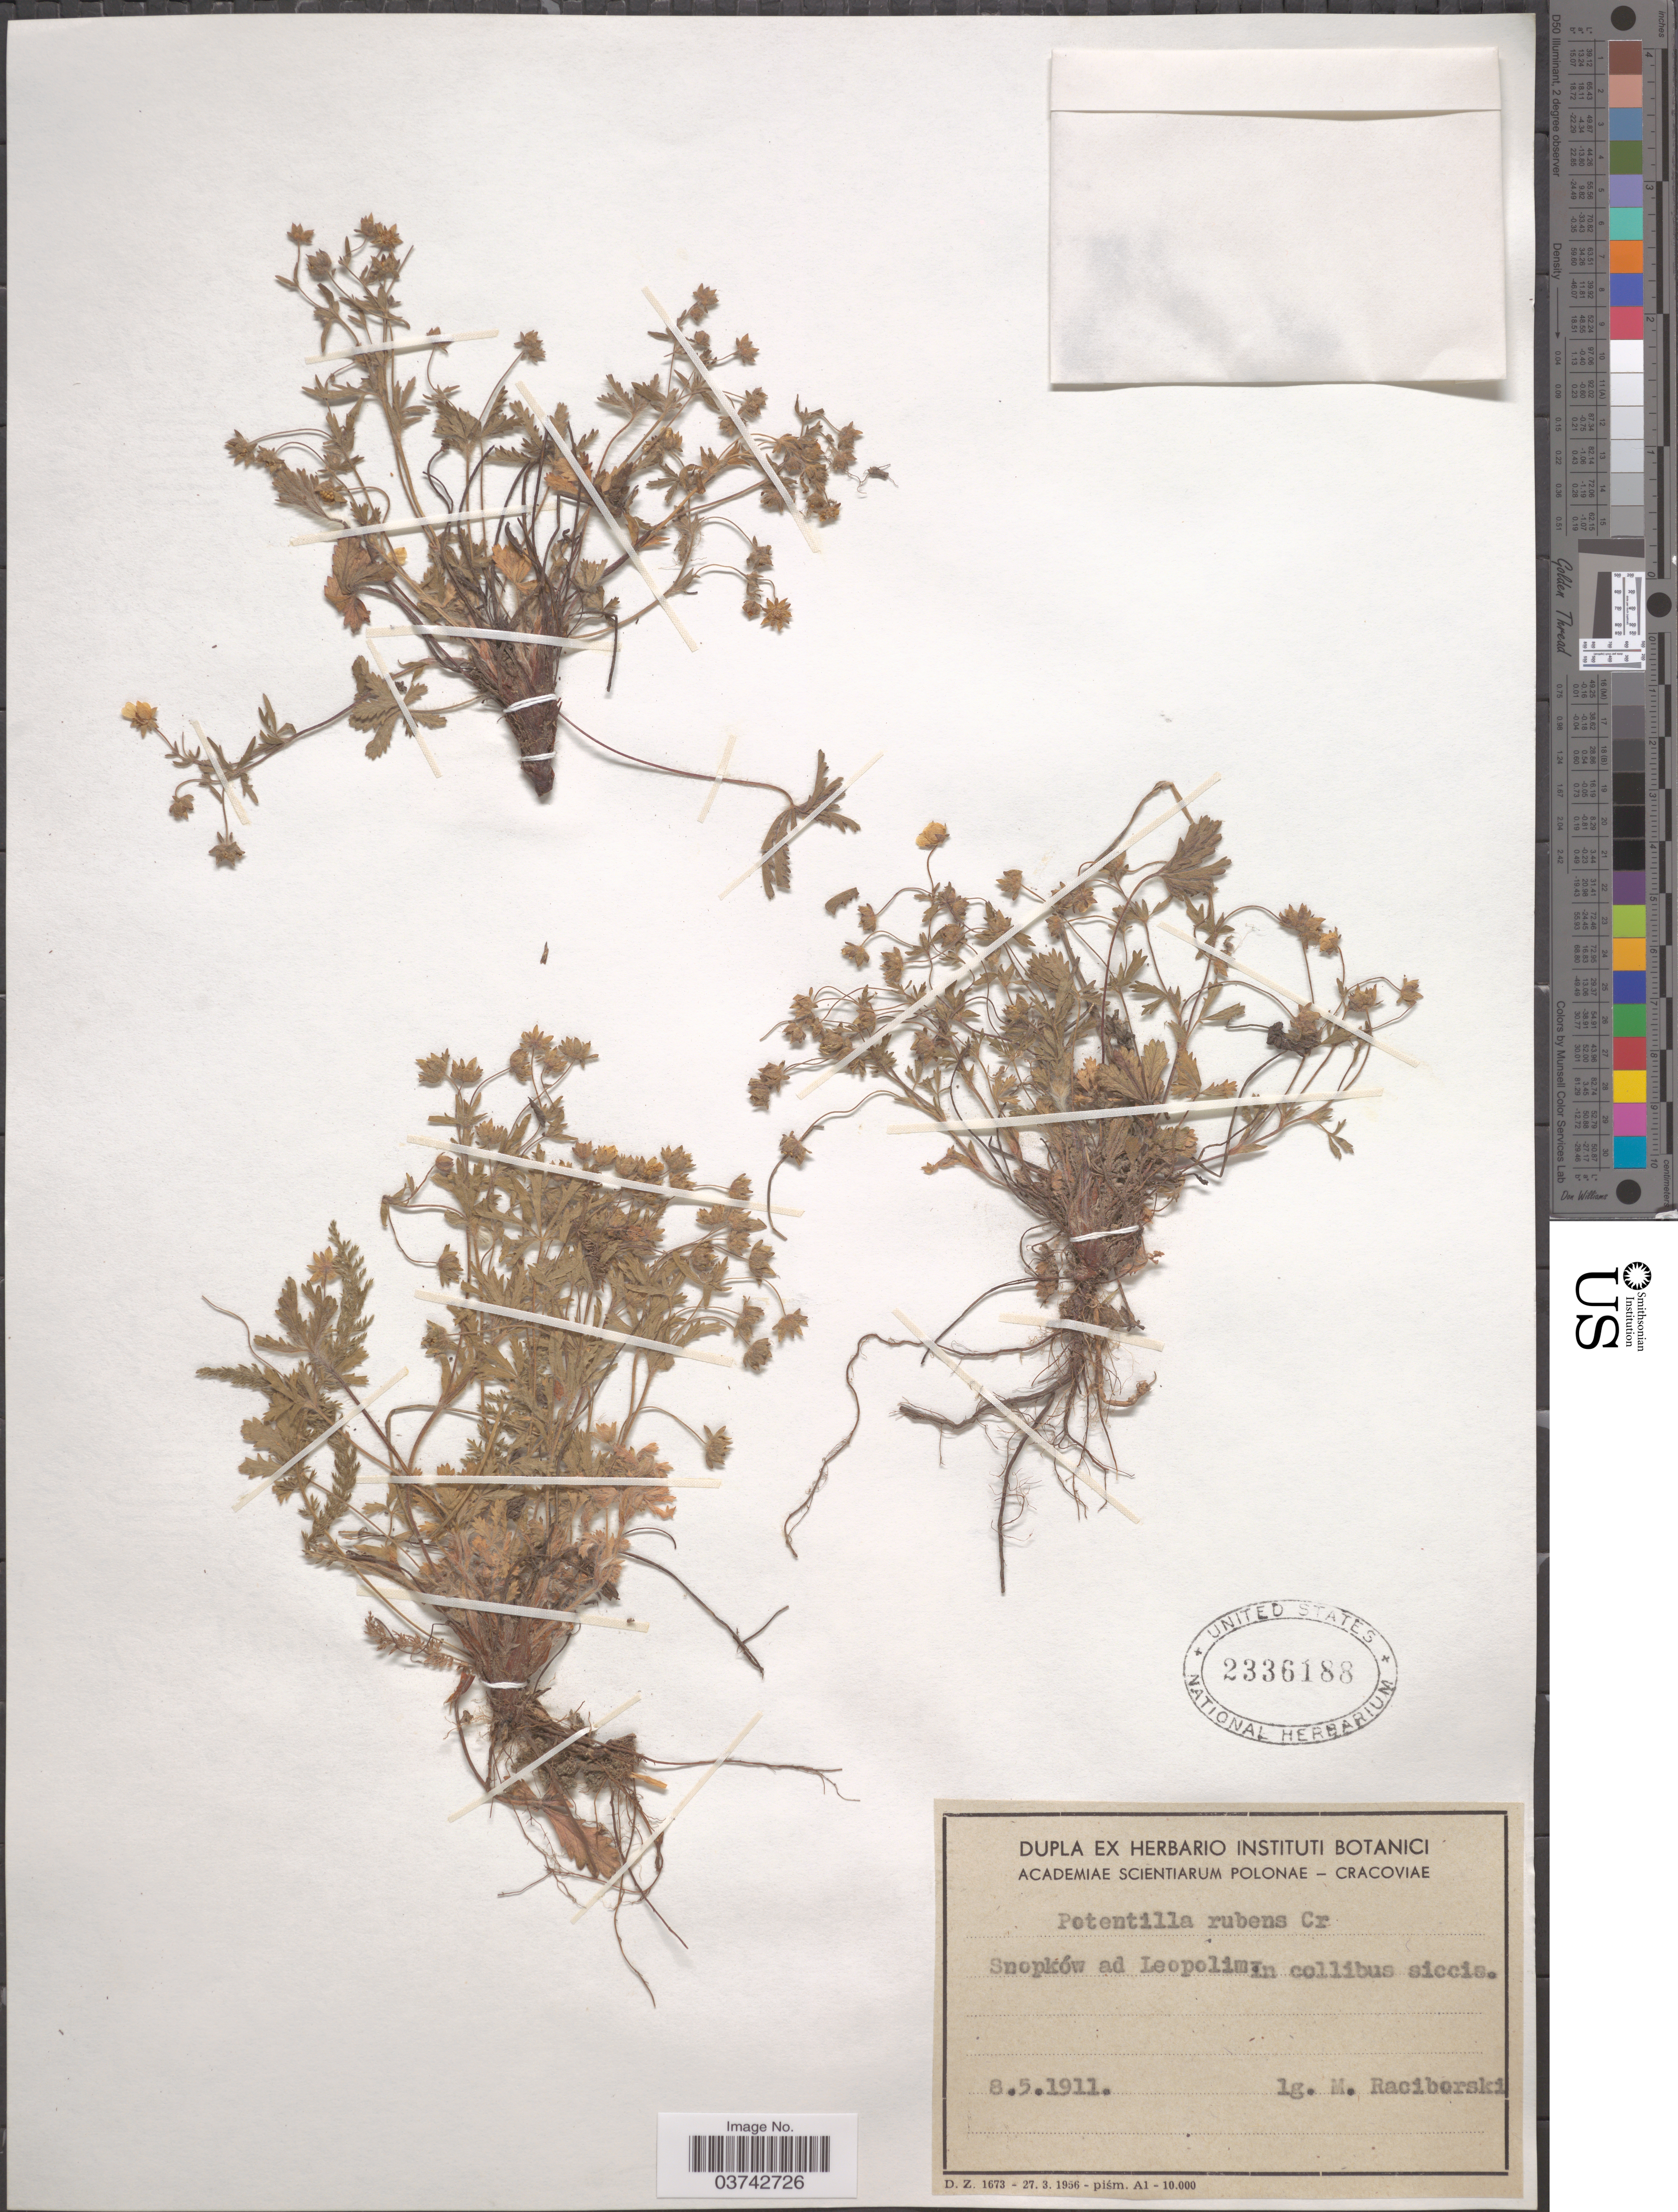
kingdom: Plantae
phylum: Tracheophyta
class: Magnoliopsida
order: Rosales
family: Rosaceae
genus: Potentilla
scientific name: Potentilla rubens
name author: Vill.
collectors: M. Raciborski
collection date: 1911-05-08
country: Poland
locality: Snopków ad Leopolim. In collibus siccia.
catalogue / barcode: US 2336188